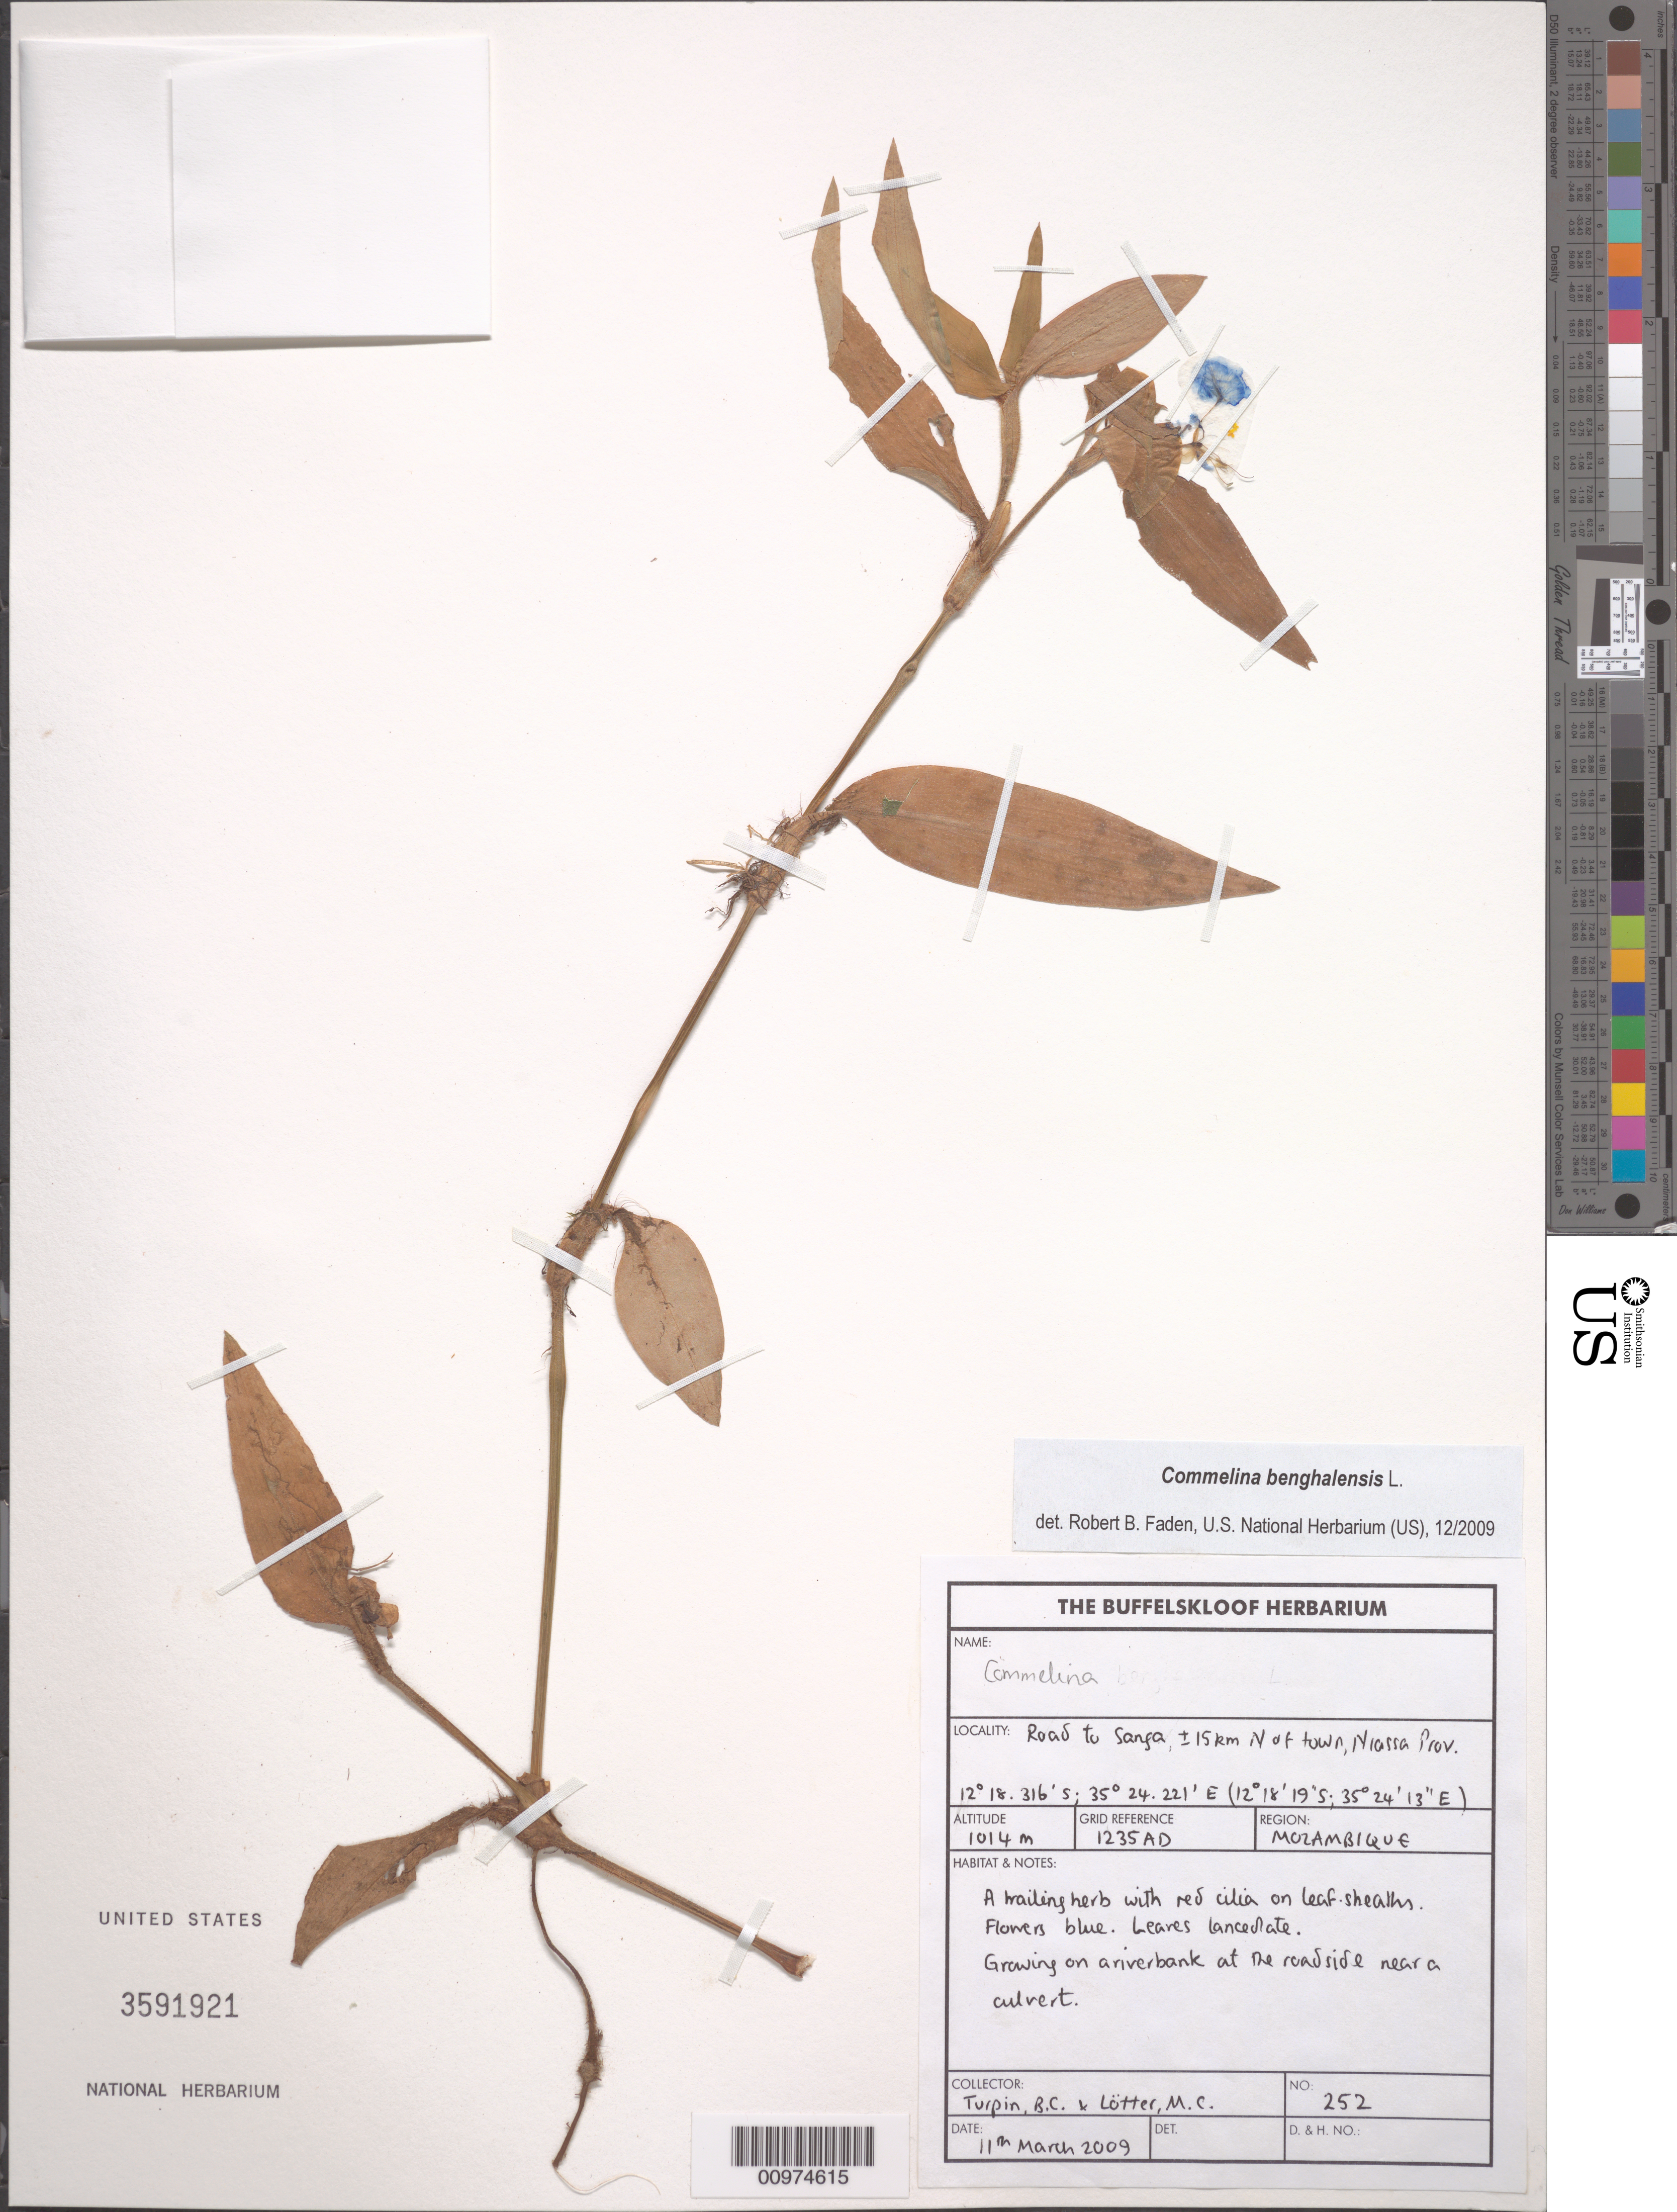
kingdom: Plantae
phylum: Tracheophyta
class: Liliopsida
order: Commelinales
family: Commelinaceae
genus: Commelina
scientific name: Commelina benghalensis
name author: L.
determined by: Faden, Robert B., (US), Smithsonian Institution - National Museum of Natural History (UNITED STATES)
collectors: B. C. Turpin & M. Lötter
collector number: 252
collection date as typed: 11 Mar 2009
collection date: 2009-03-11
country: Mozambique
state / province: Niassa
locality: Road to Sanga, ±15 km N of town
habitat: Growing on a riverbank at the road side near a culvert.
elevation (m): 1014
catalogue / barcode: US 3591921